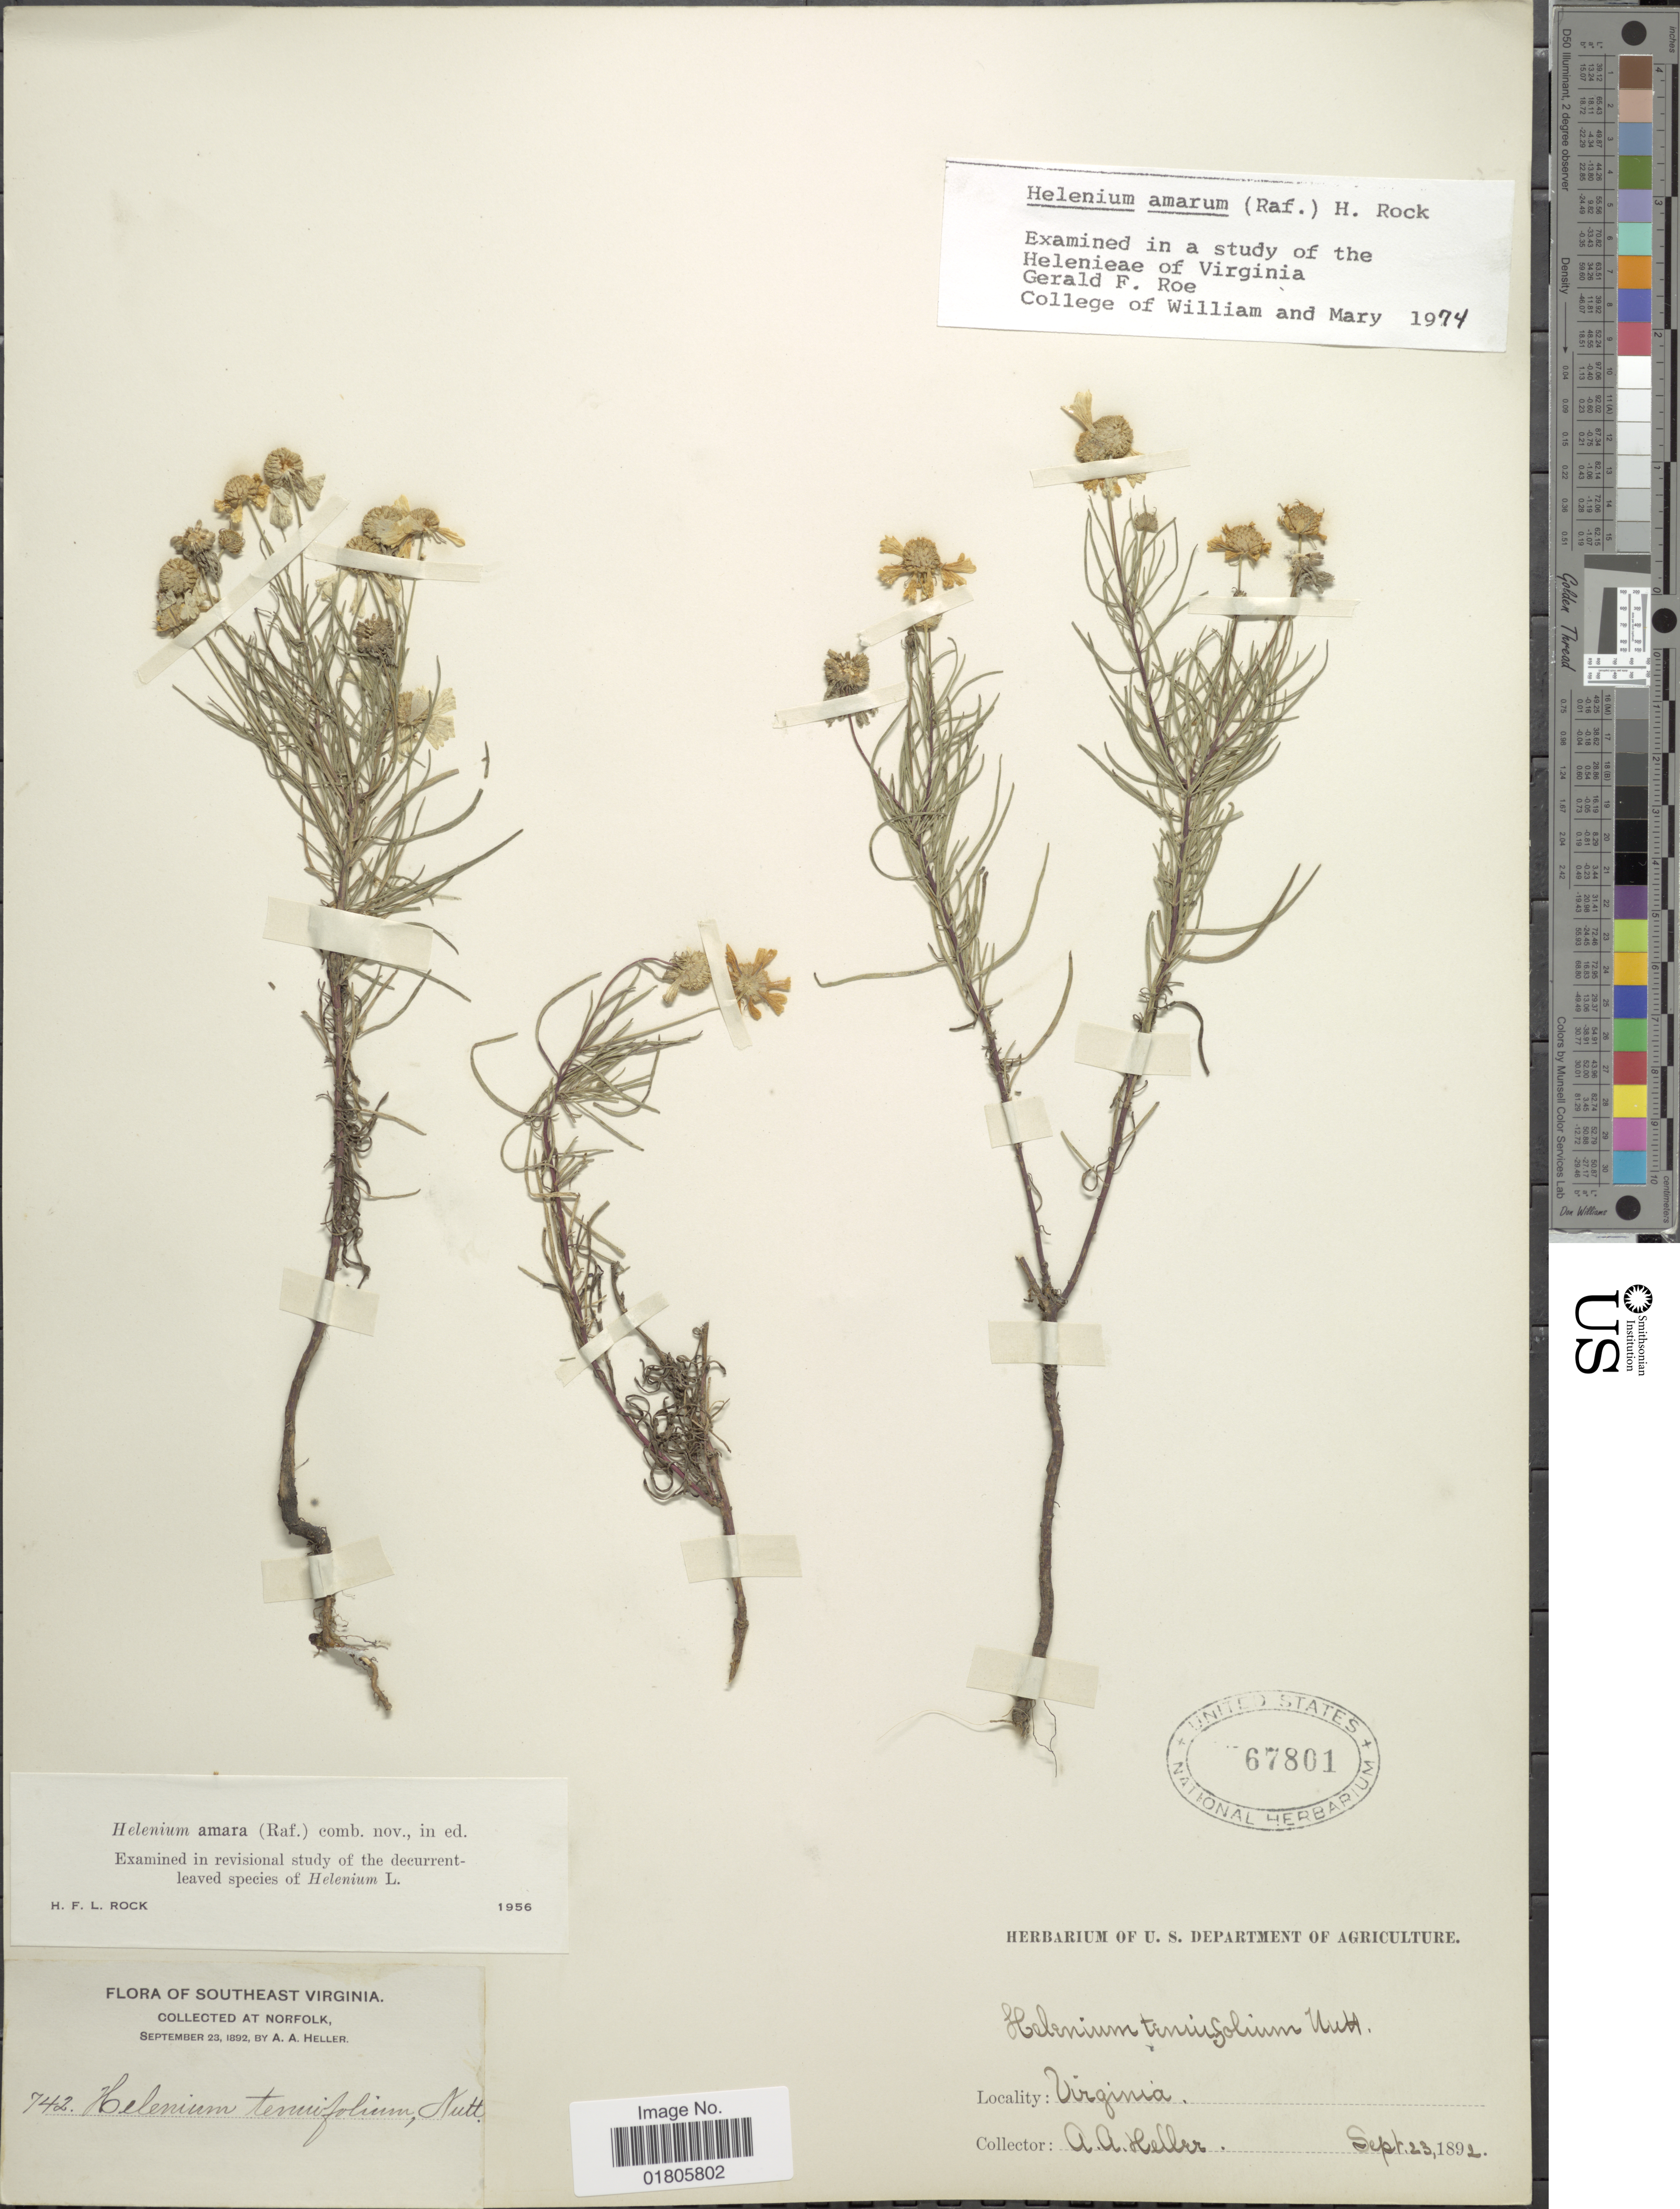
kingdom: Plantae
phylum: Tracheophyta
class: Magnoliopsida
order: Asterales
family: Asteraceae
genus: Helenium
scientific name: Helenium amarum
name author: (Raf.) H. Rock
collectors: A. A. Heller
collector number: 742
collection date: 1892-09-23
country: United States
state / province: Virginia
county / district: City of Norfolk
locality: Southeast Virginia. Norfolk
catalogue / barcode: US 67801